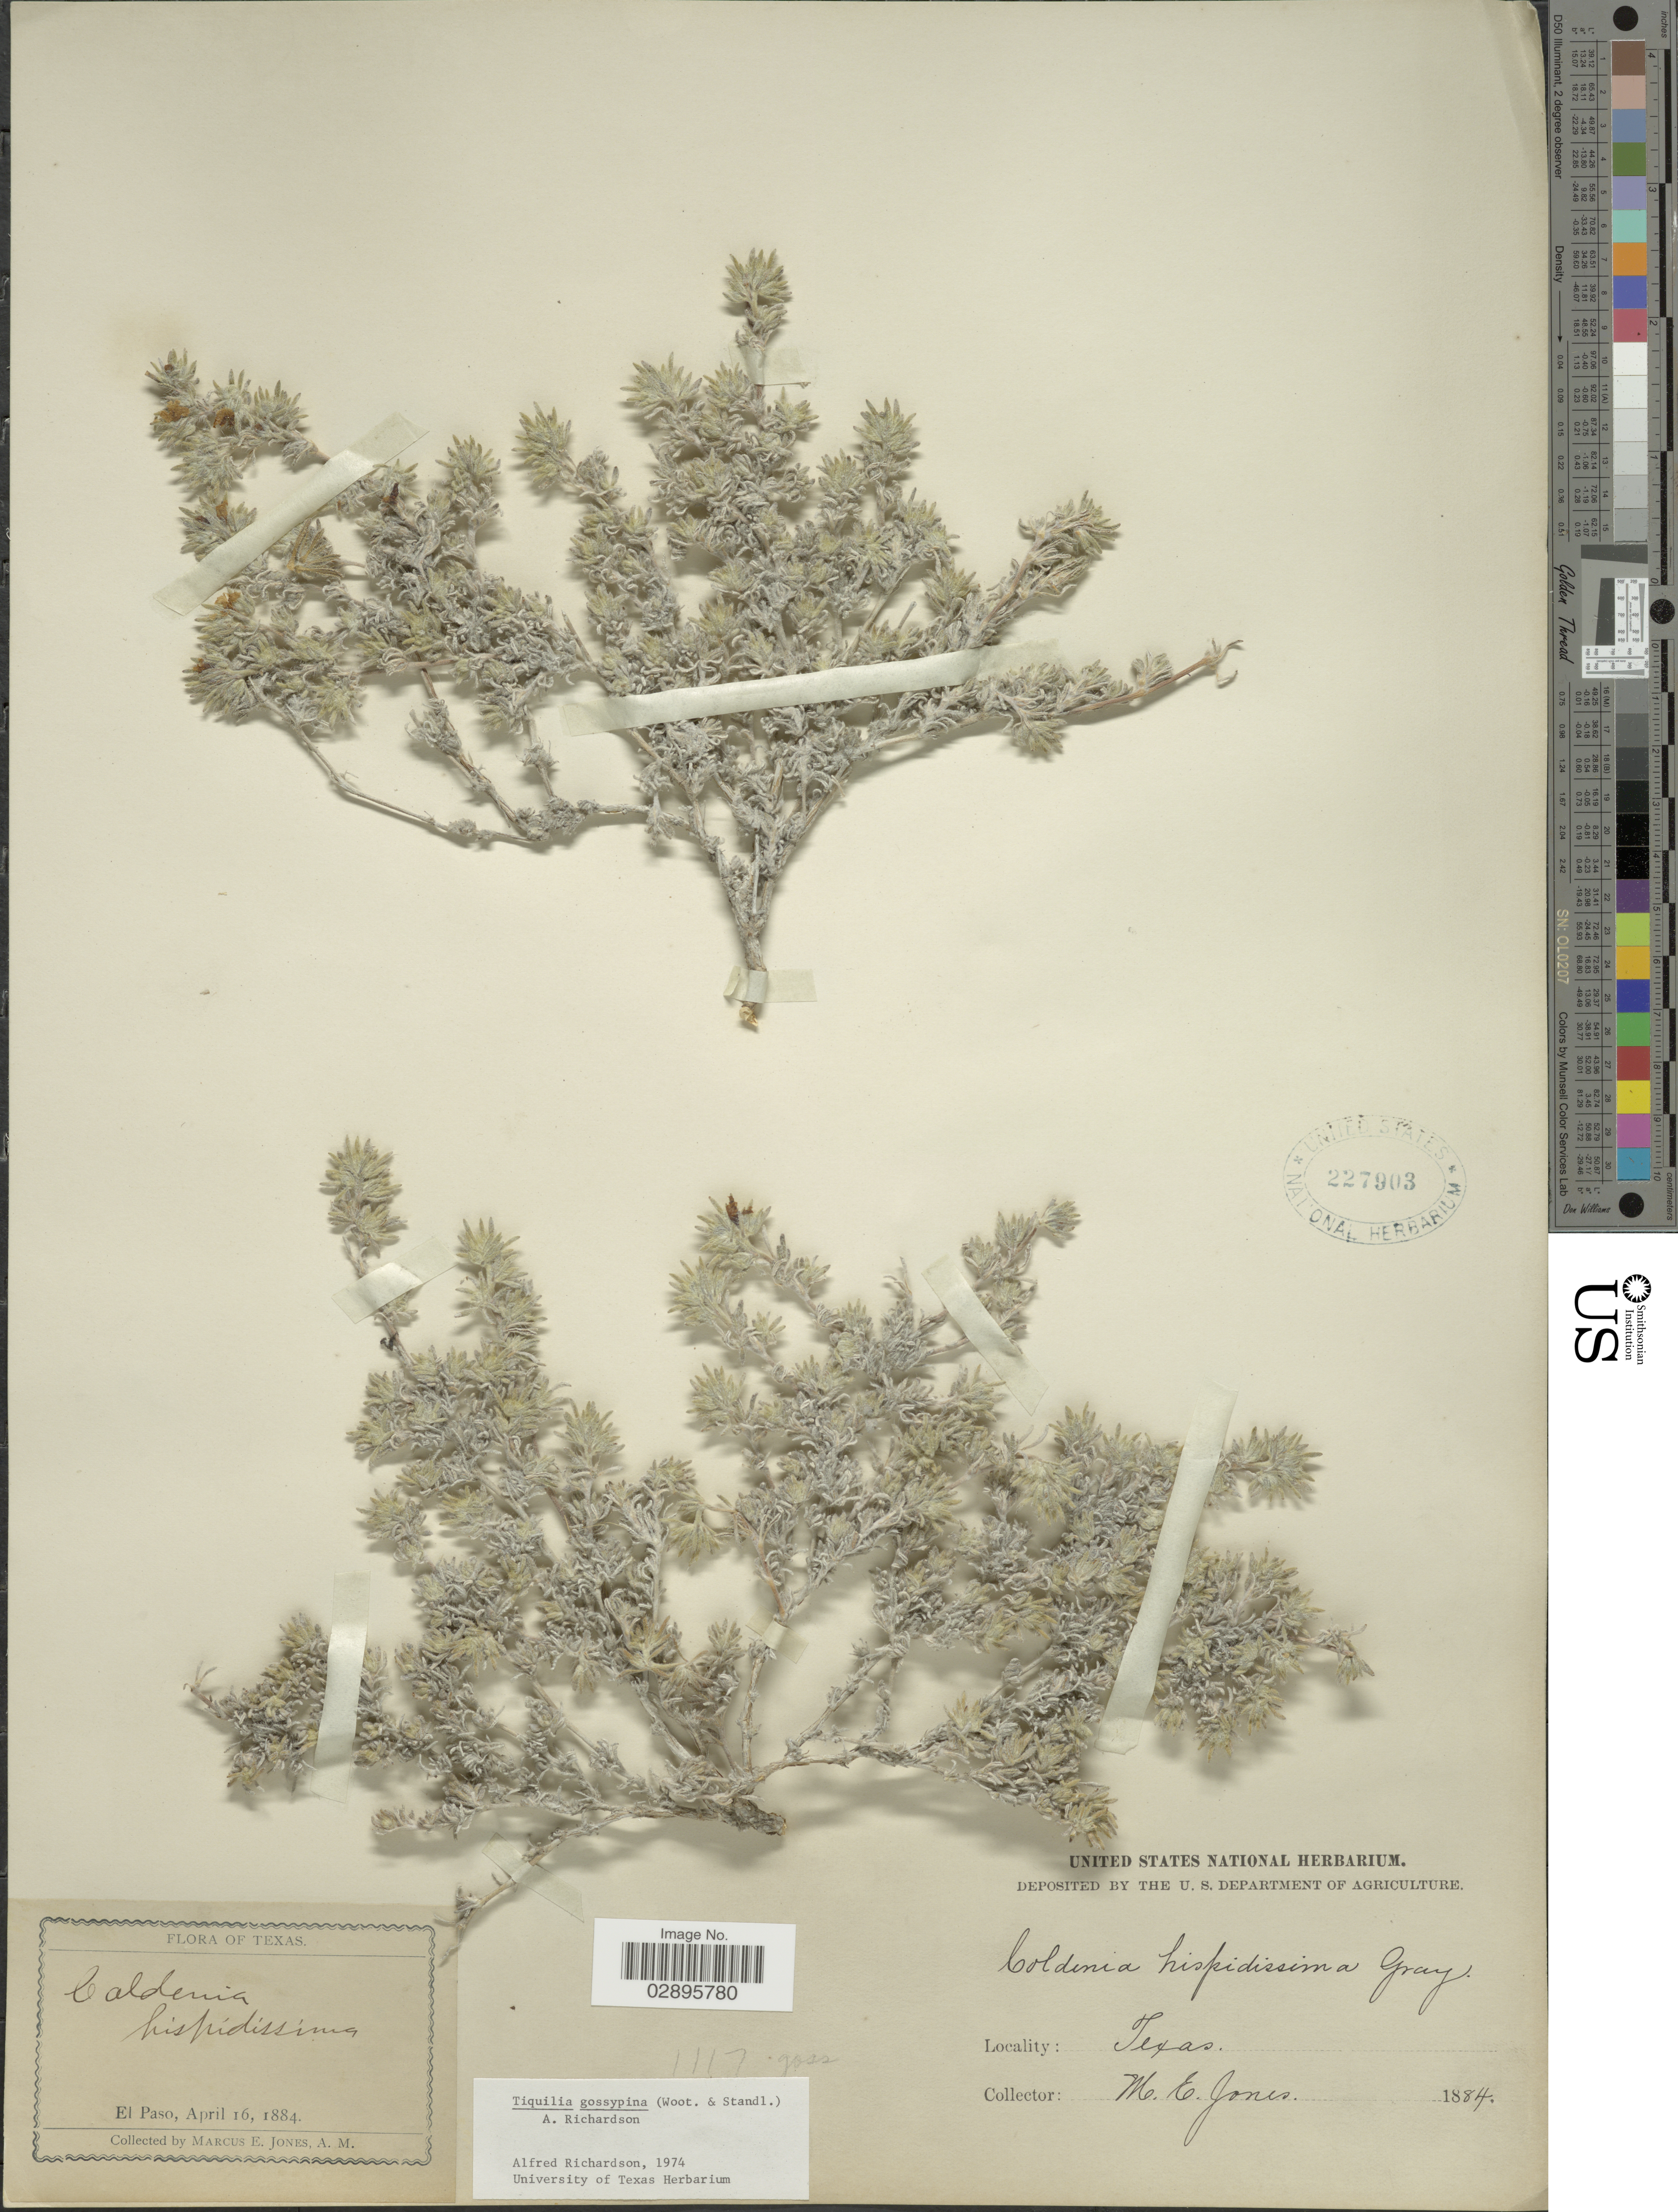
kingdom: Plantae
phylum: Tracheophyta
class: Magnoliopsida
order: Boraginales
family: Ehretiaceae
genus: Tiquilia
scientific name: Tiquilia gossypina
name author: (Wooton) A.T. Richardson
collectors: M. E. Jones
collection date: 1884-04-16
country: United States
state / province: Texas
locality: El Paso.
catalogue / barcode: US 227903